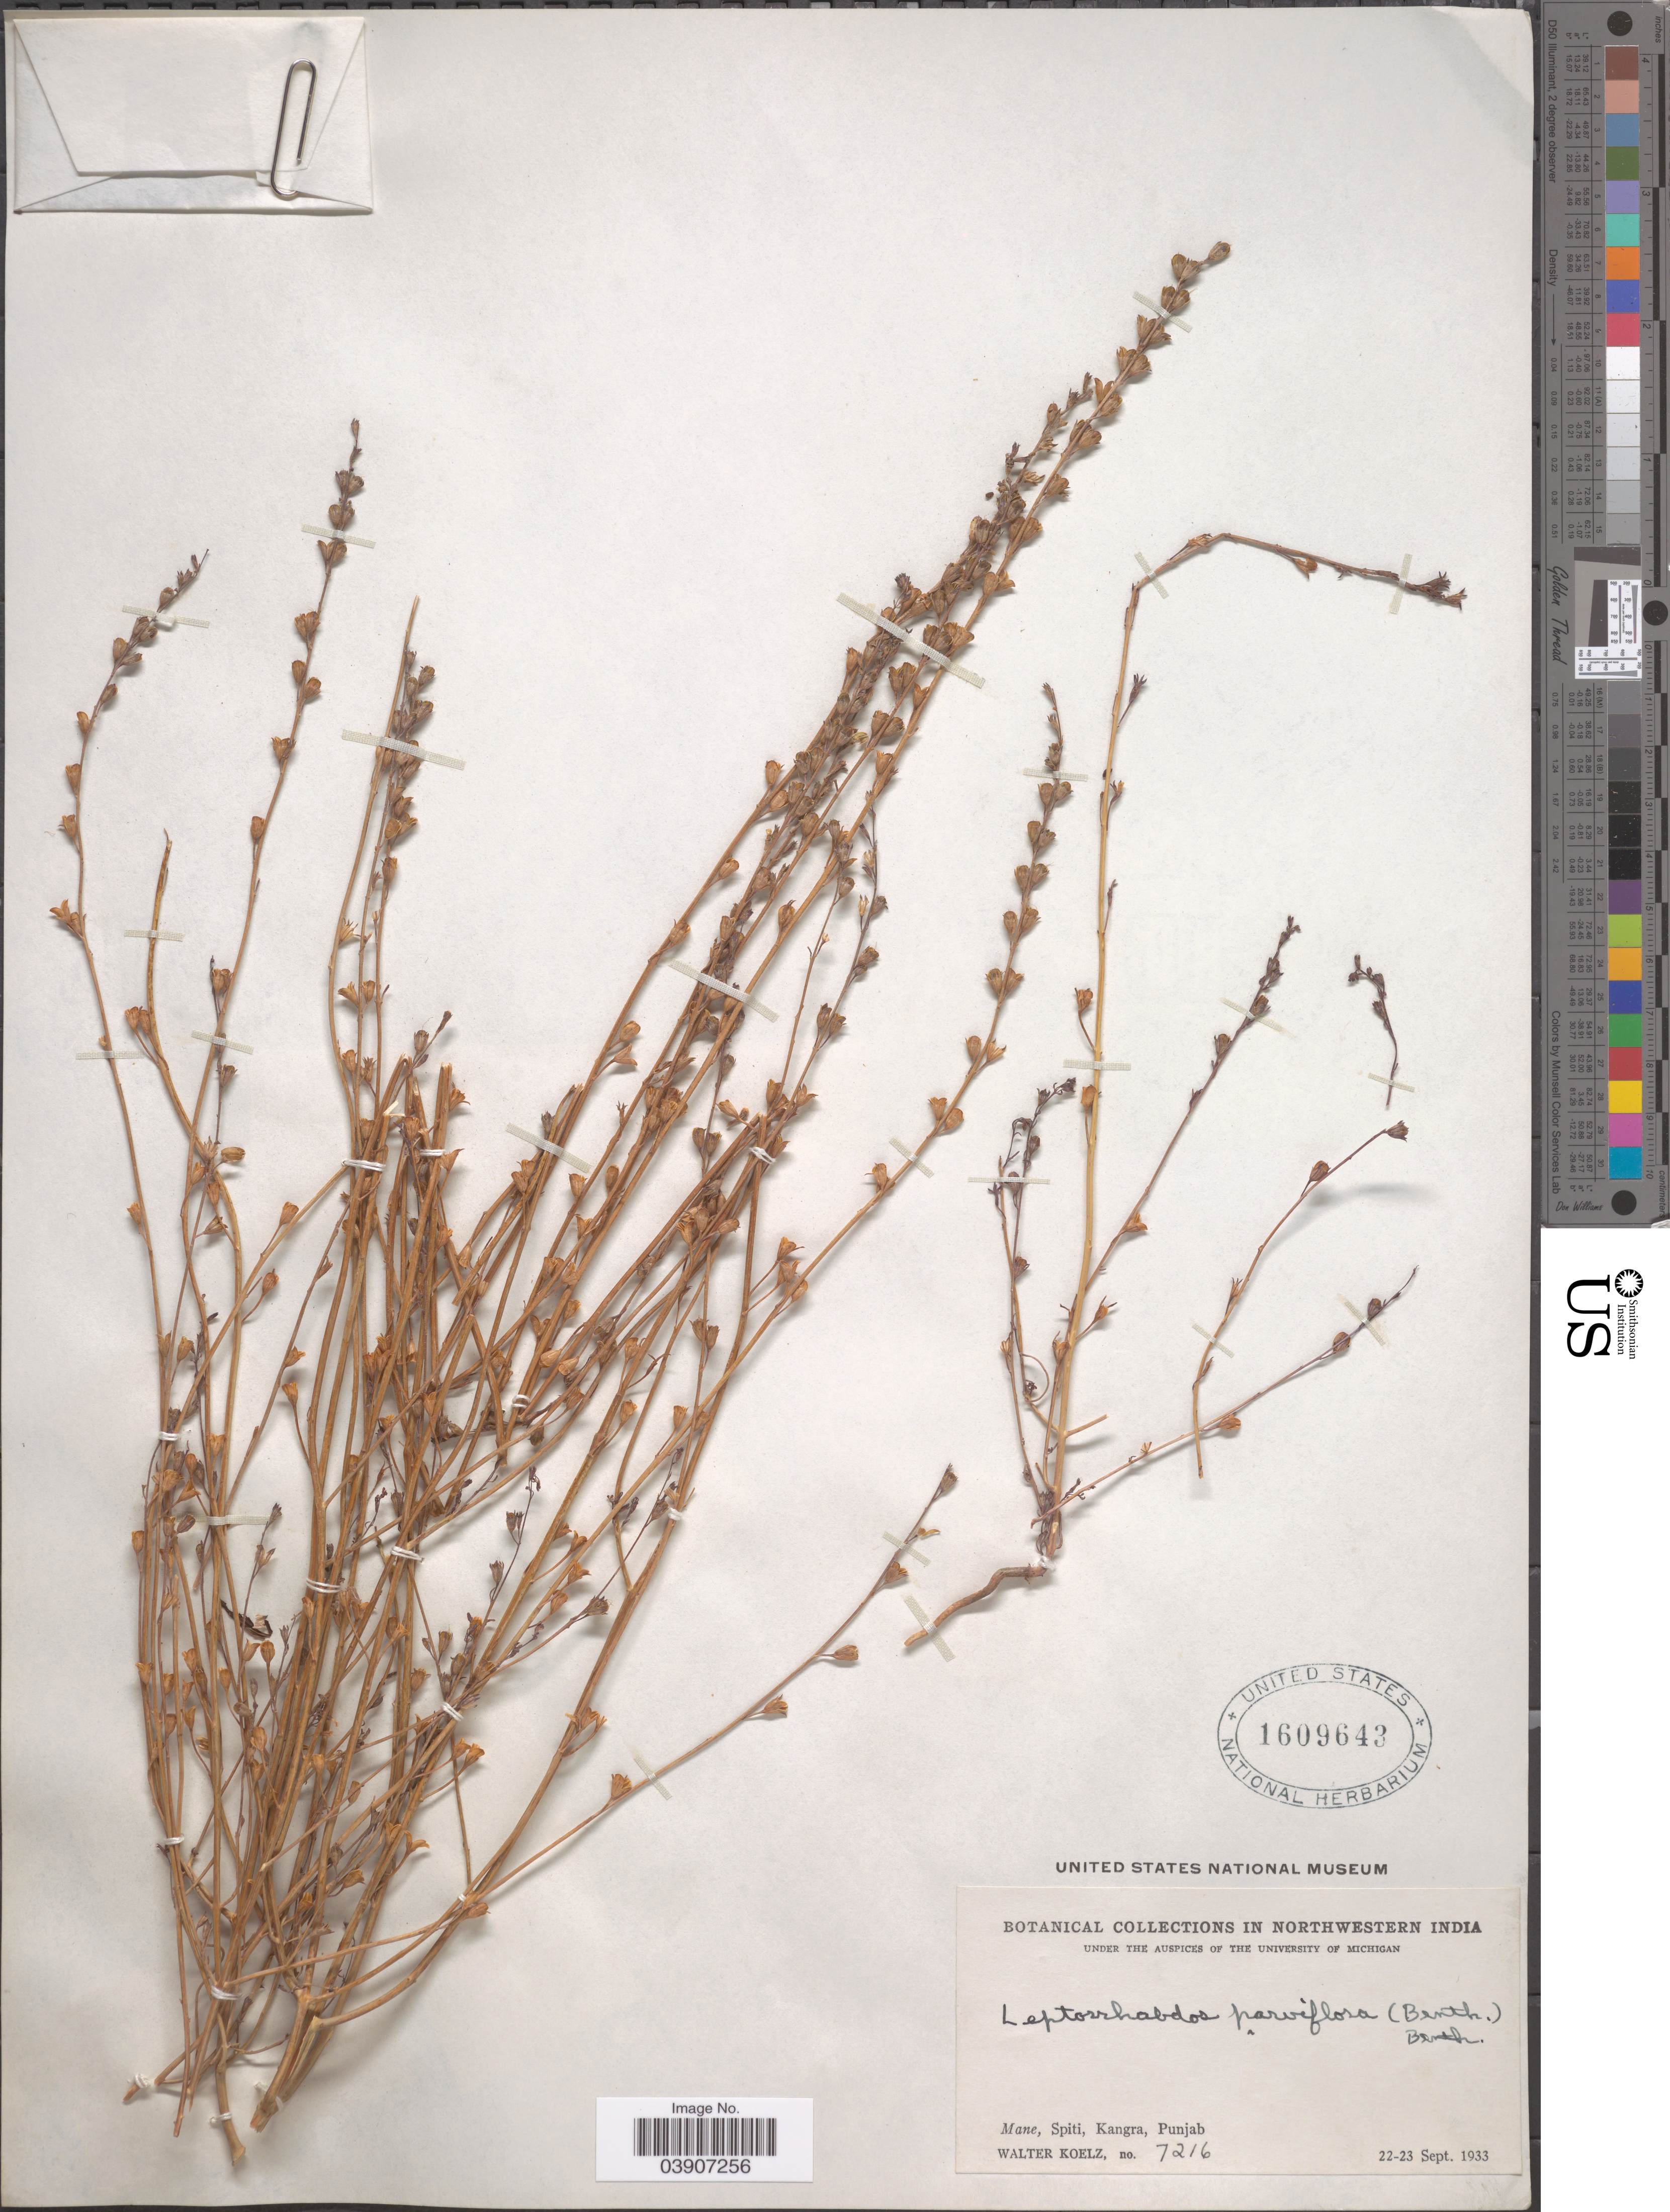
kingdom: Plantae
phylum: Tracheophyta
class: Magnoliopsida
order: Lamiales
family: Orobanchaceae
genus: Leptorhabdos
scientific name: Leptorhabdos parviflora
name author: (Benth.) Benth.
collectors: W. N. Koelz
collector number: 7216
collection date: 1933-09-22/1933-09-23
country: India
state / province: Punjab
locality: Northwestern India. Mane, Spiti.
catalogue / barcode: US 1609643